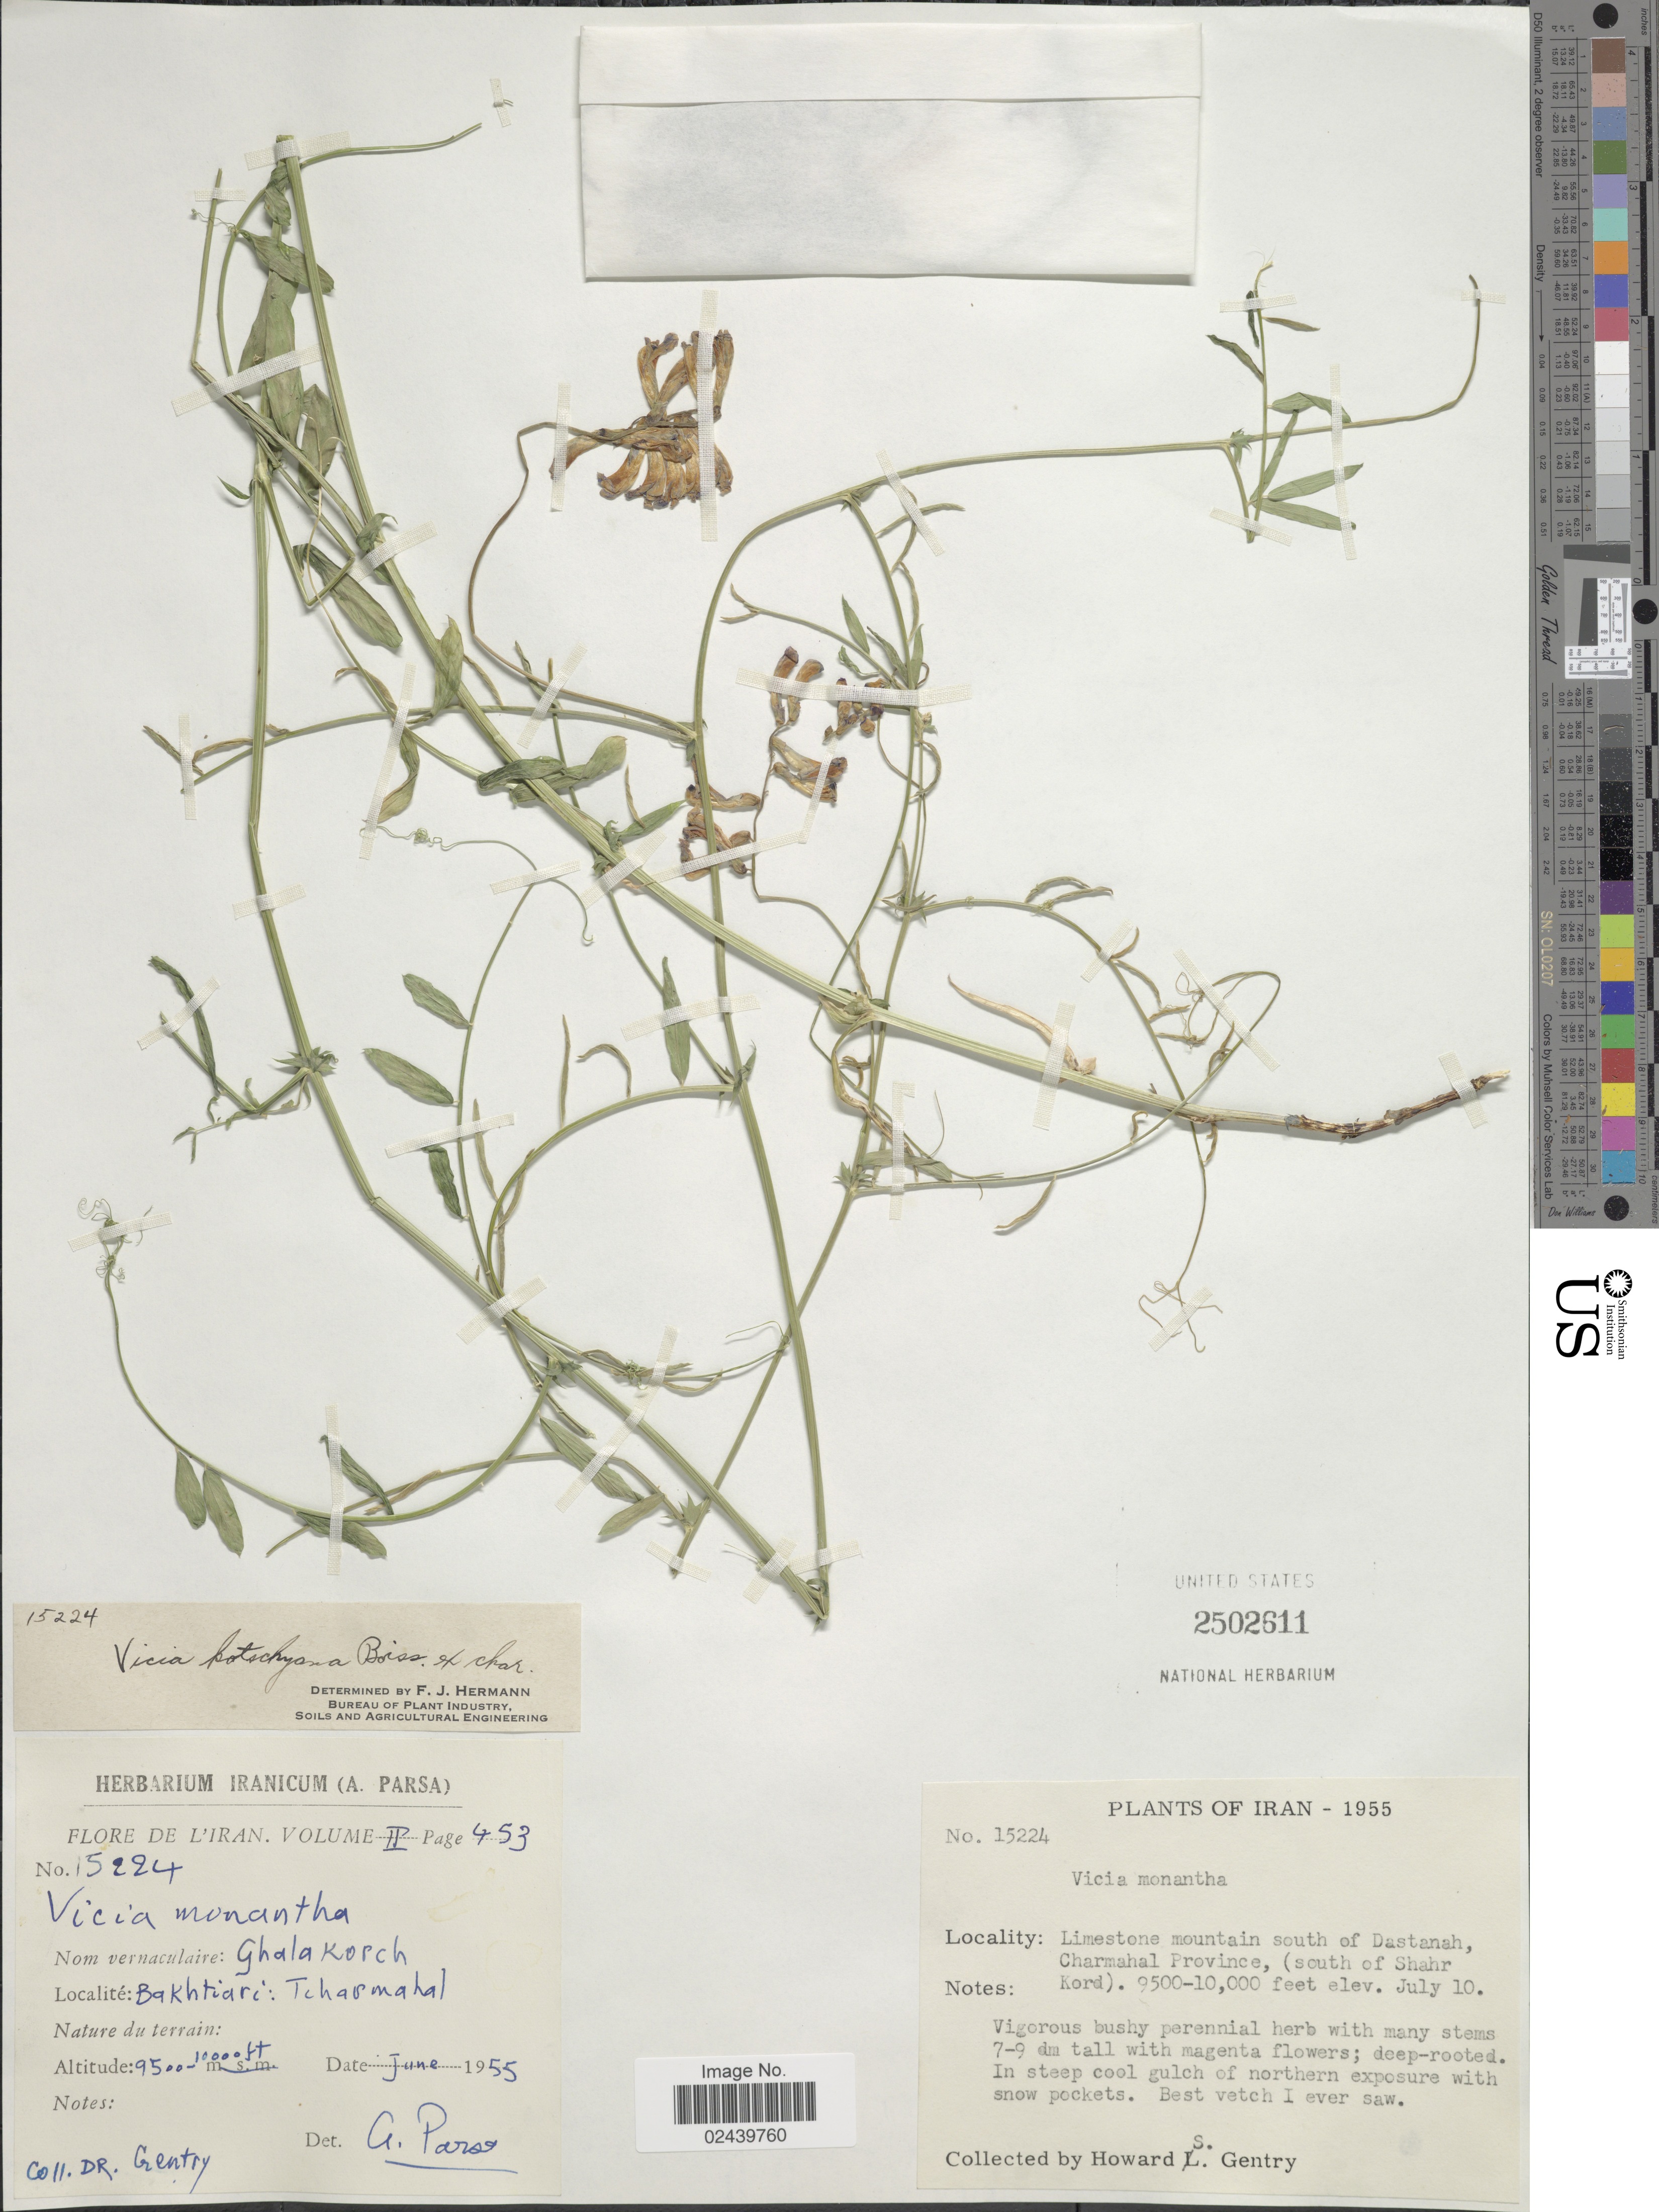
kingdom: Plantae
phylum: Tracheophyta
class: Magnoliopsida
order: Fabales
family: Fabaceae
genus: Vicia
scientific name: Vicia kotschyana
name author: Boiss.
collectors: H. S. Gentry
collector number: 15224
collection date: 1955-07-10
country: Iran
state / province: Chahar Mahaal and Bakhtiari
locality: South of Dastanah, Charmahal Province, (south of Shahr Kord). Bakhtiari: Tcharmahal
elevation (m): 2896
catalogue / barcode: US 2502611